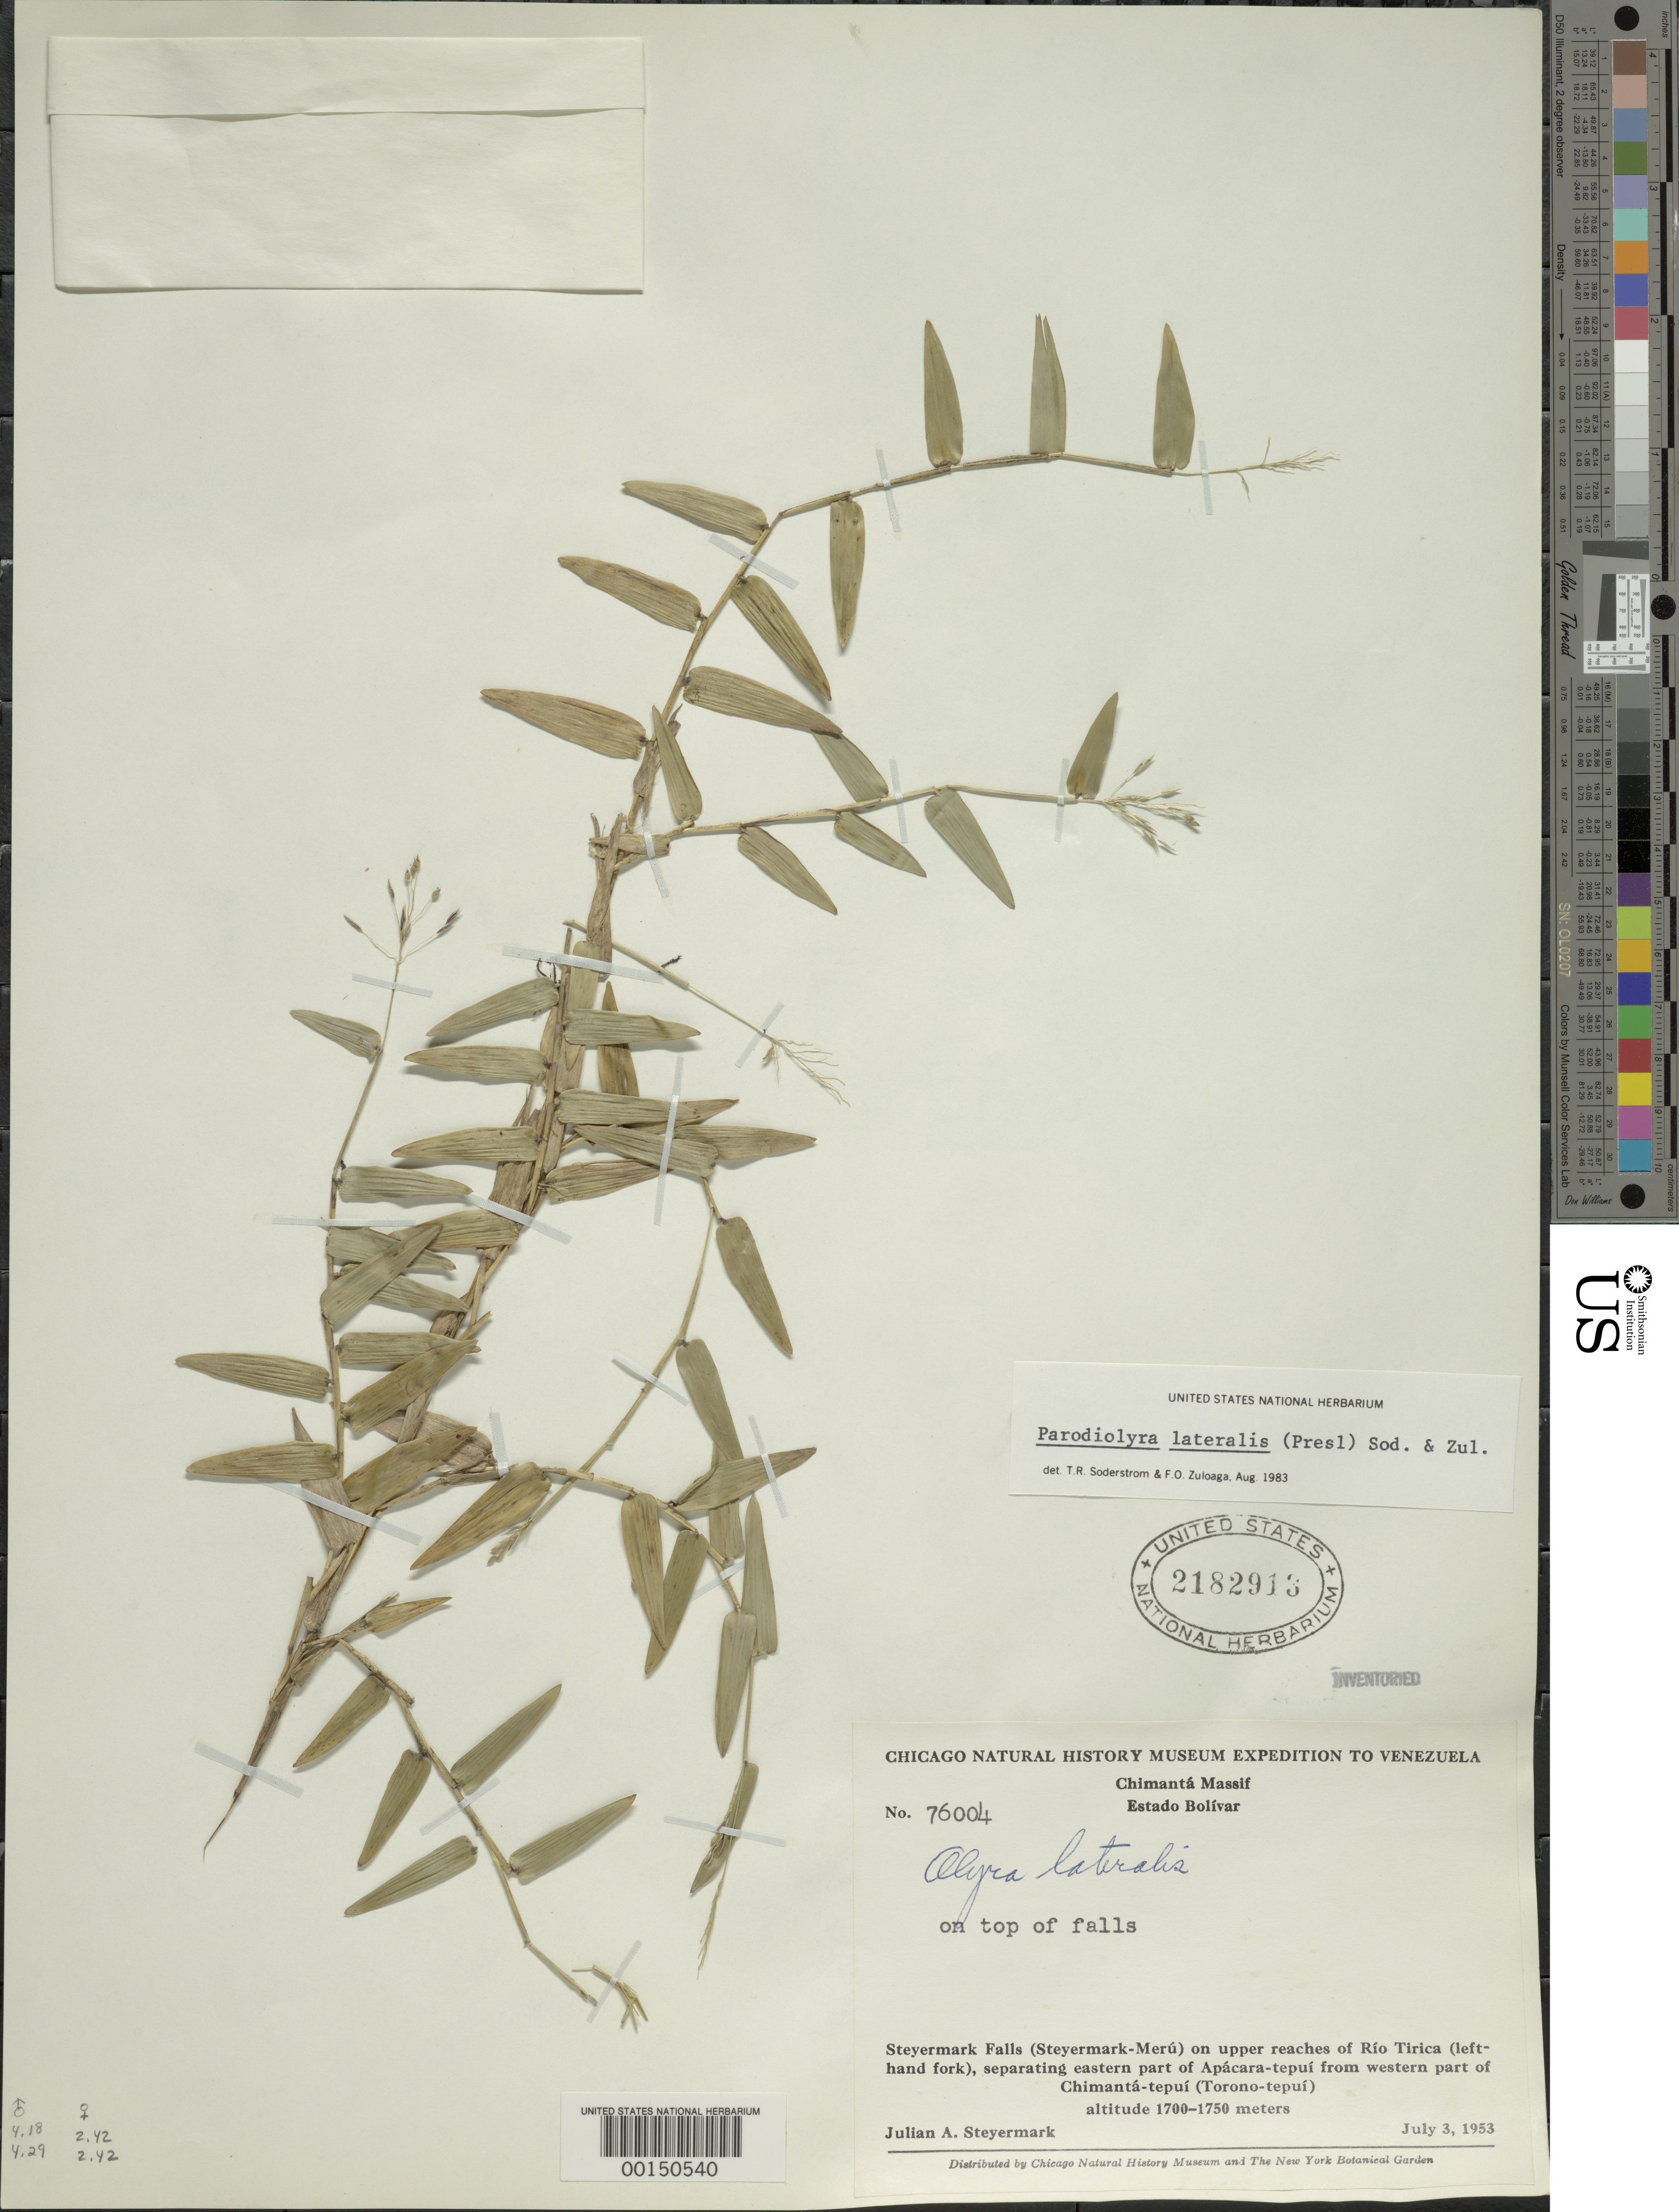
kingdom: Plantae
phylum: Tracheophyta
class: Liliopsida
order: Poales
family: Poaceae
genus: Parodiolyra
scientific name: Parodiolyra lateralis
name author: (J. Presl ex Nees) Soderstr. & Zuloaga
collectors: J. Steyermark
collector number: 76004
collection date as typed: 03 Jul 1953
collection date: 1953-07-03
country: Venezuela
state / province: Bolivar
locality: Chimanta massif, steyermark falls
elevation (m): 1700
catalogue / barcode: US 2182913